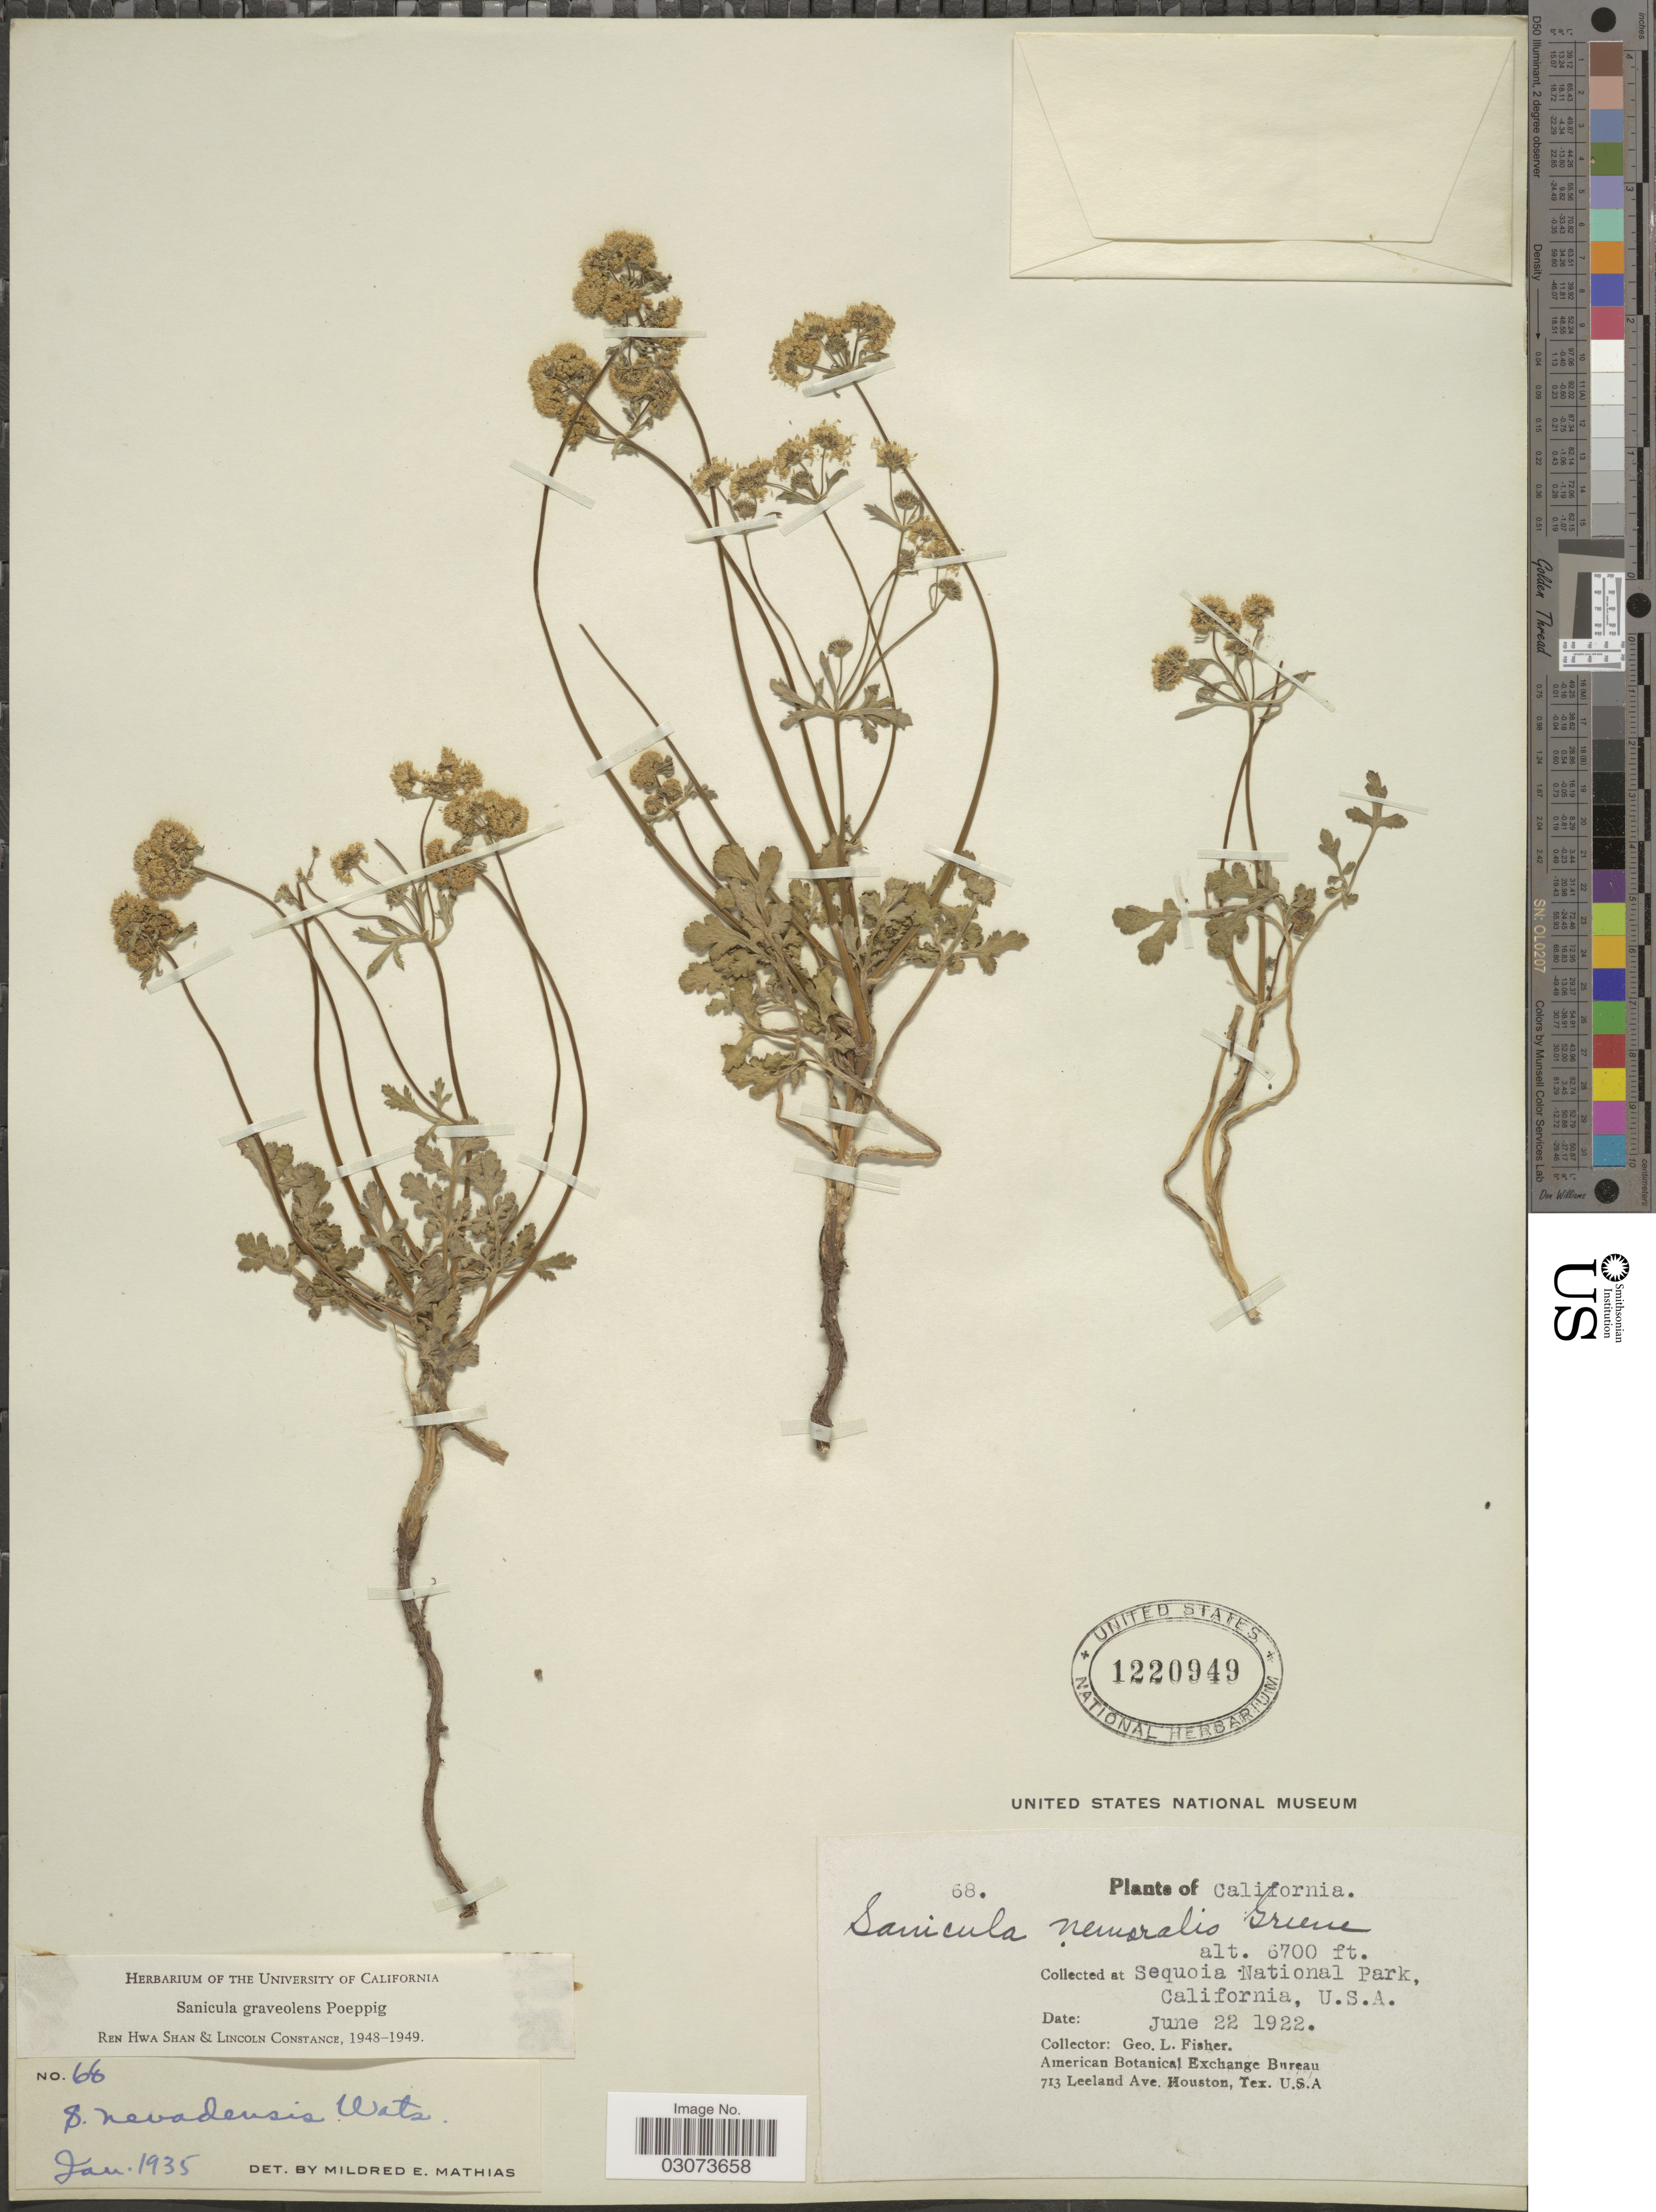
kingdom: Plantae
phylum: Tracheophyta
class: Magnoliopsida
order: Apiales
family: Apiaceae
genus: Sanicula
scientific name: Sanicula graveolens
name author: Poepp. ex DC.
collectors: G. L. Fisher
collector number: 68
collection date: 1922-06-22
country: United States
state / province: California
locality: Sequoia National Park.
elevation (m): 2042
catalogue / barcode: US 1220949